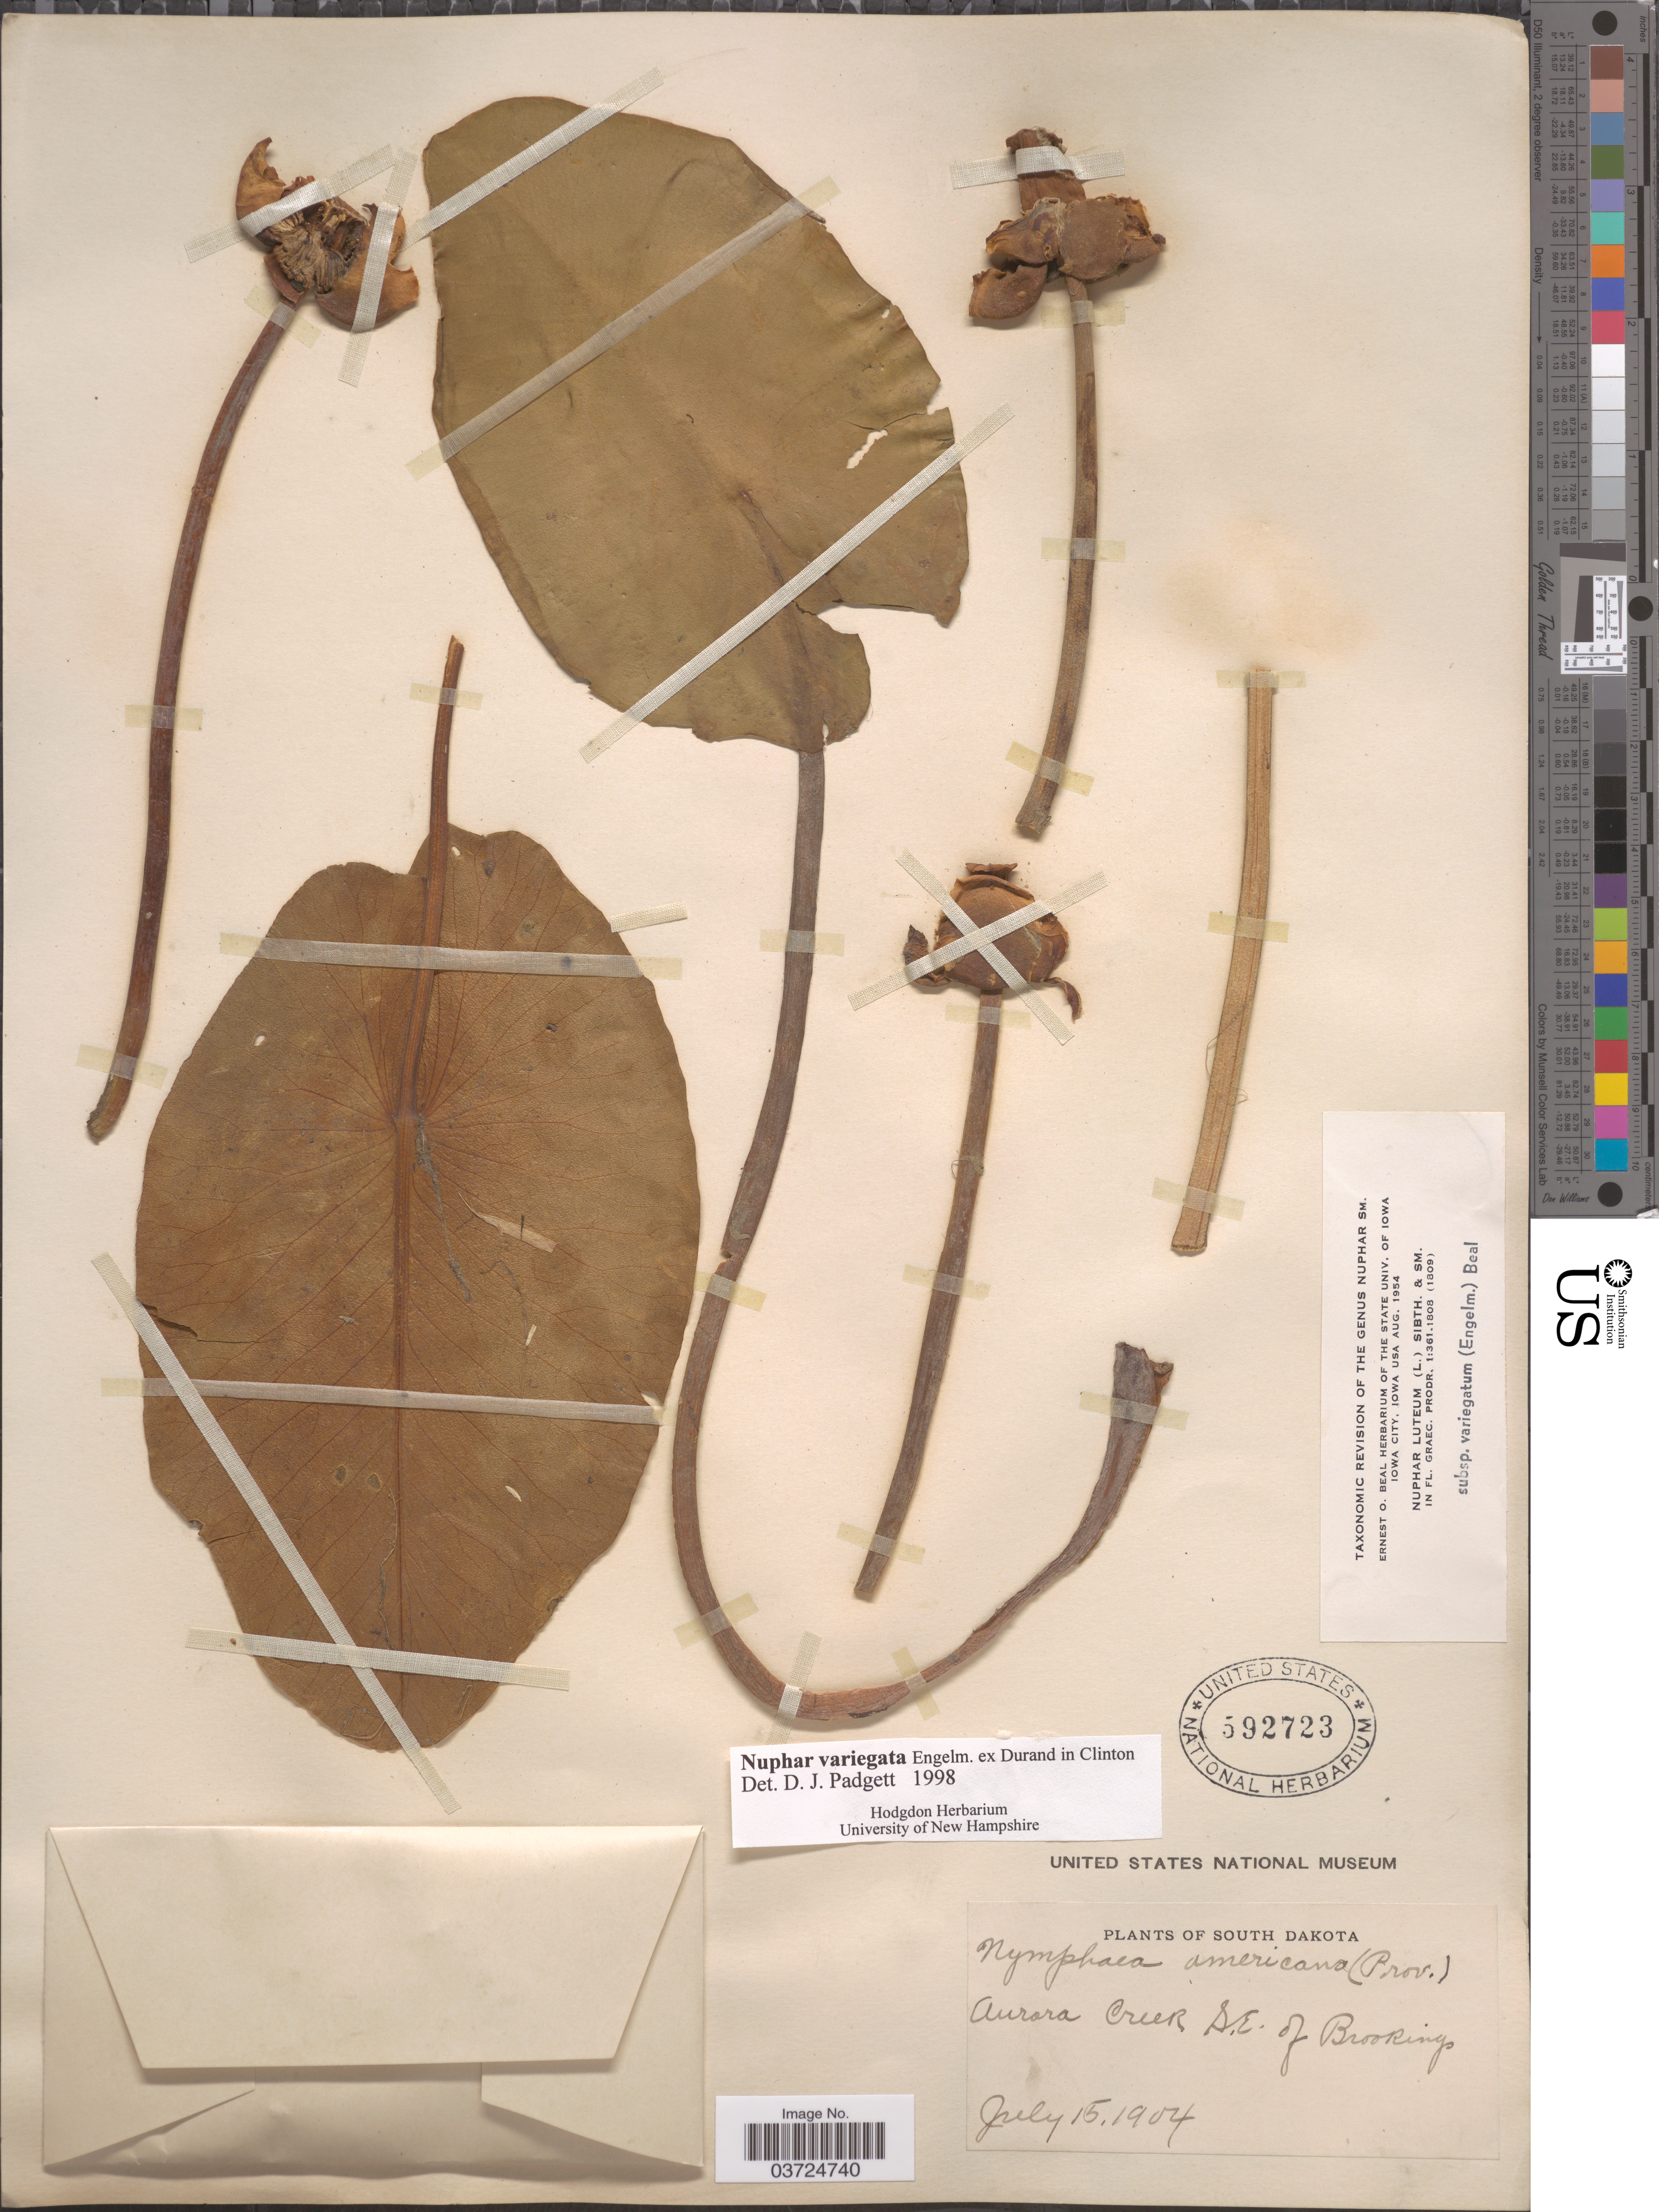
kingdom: Plantae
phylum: Tracheophyta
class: Magnoliopsida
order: Nymphaeales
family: Nymphaeaceae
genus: Nuphar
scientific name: Nuphar variegata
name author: Engelm. ex Durand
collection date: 1904-07-15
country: United States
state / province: South Dakota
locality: Aurora Creek S.E. of Brookings.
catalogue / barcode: US 592723